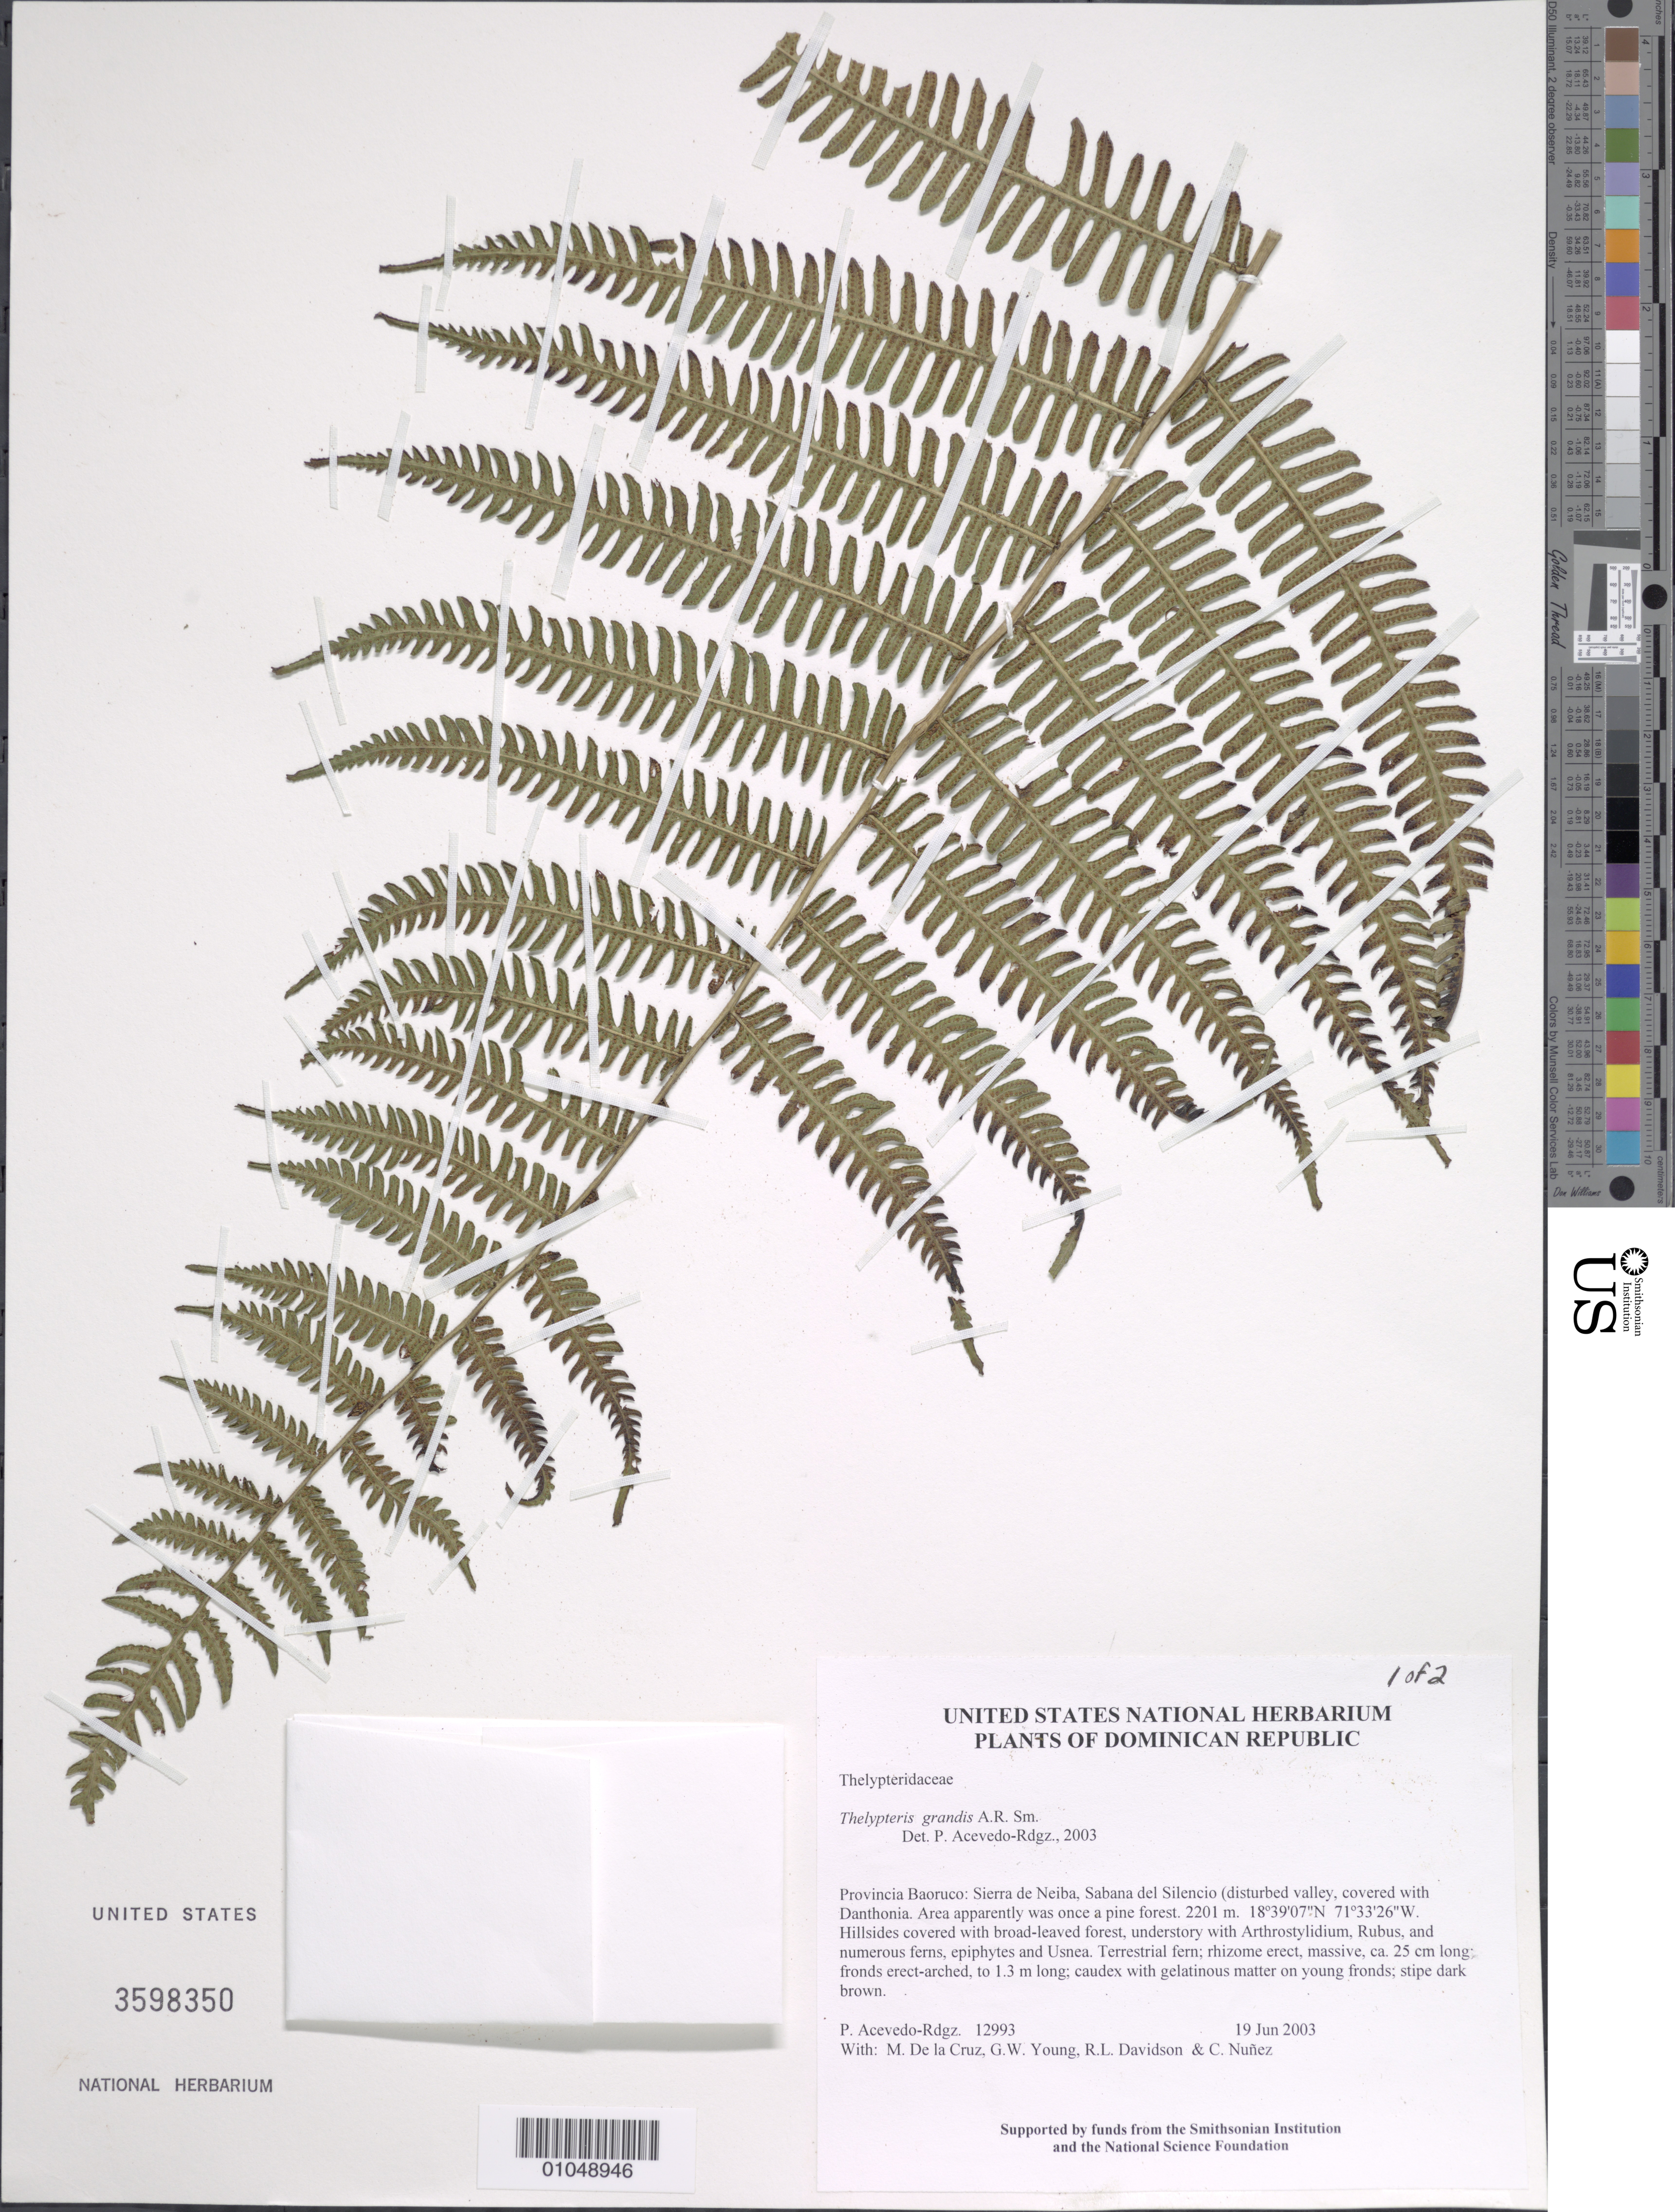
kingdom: Plantae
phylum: Tracheophyta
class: Polypodiopsida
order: Polypodiales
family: Thelypteridaceae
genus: Cyclosorus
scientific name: Cyclosorus grandis (A.R. Sm.) comb. nov., ined 2015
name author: (A.R. Sm.)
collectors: P. Acevedo-Rodr., M. de la Cruz, J. Rawlins, G. Young, R. Davidson & C. Nunez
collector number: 12993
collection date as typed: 19 Jun 2003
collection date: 2003-06-19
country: Dominican Republic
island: Hispaniola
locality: Provincia Baoruco: Sierra de Neiba, Sabana del Silencio (disturbed valley, covered with Danthonia. Area apparently was once a pine forest.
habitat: Hillsides covered with broad-leaved forest, understory with Arthrostylidium, Rubus, and numerous ferns, epiphytes and Usnea.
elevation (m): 2201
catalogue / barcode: US 3598350